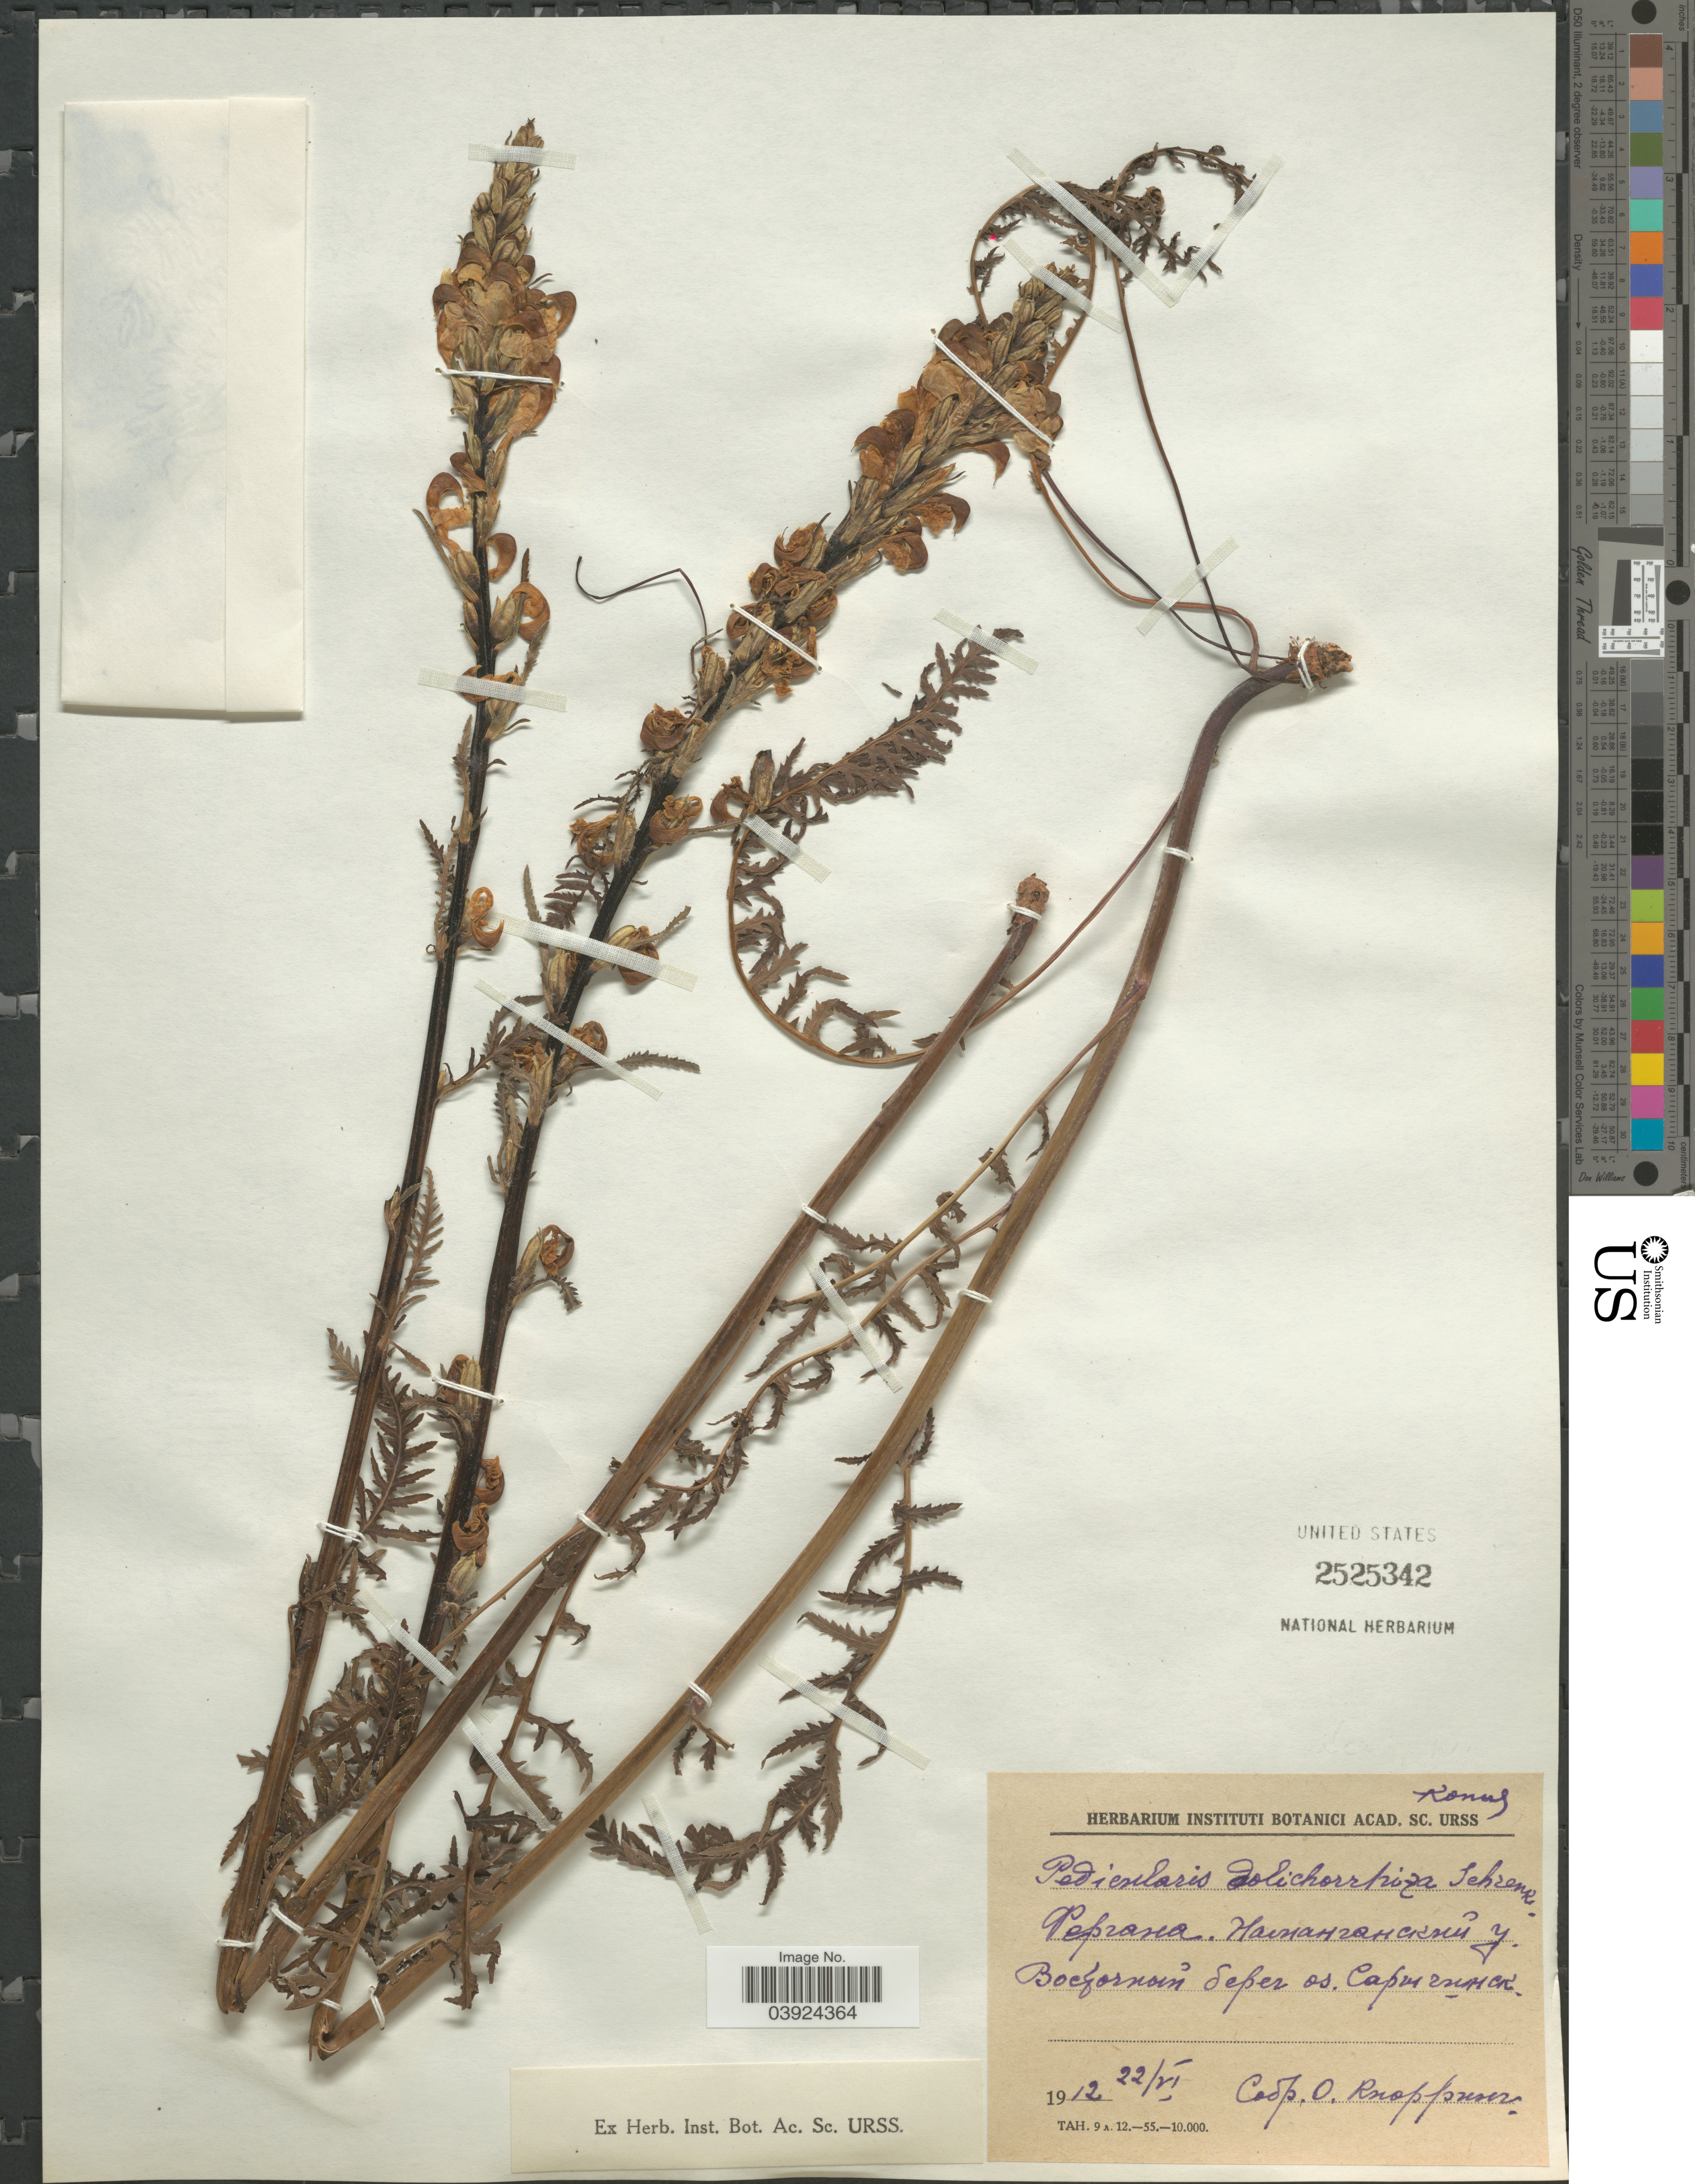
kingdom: Plantae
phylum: Tracheophyta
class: Magnoliopsida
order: Lamiales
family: Orobanchaceae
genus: Pedicularis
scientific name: Pedicularis dolichorrhiza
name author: Schrenk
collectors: O. Knorring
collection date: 1912-06-22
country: Uzbekistan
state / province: Namangan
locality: East shore of lake Sarychinsk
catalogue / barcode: US 2525342